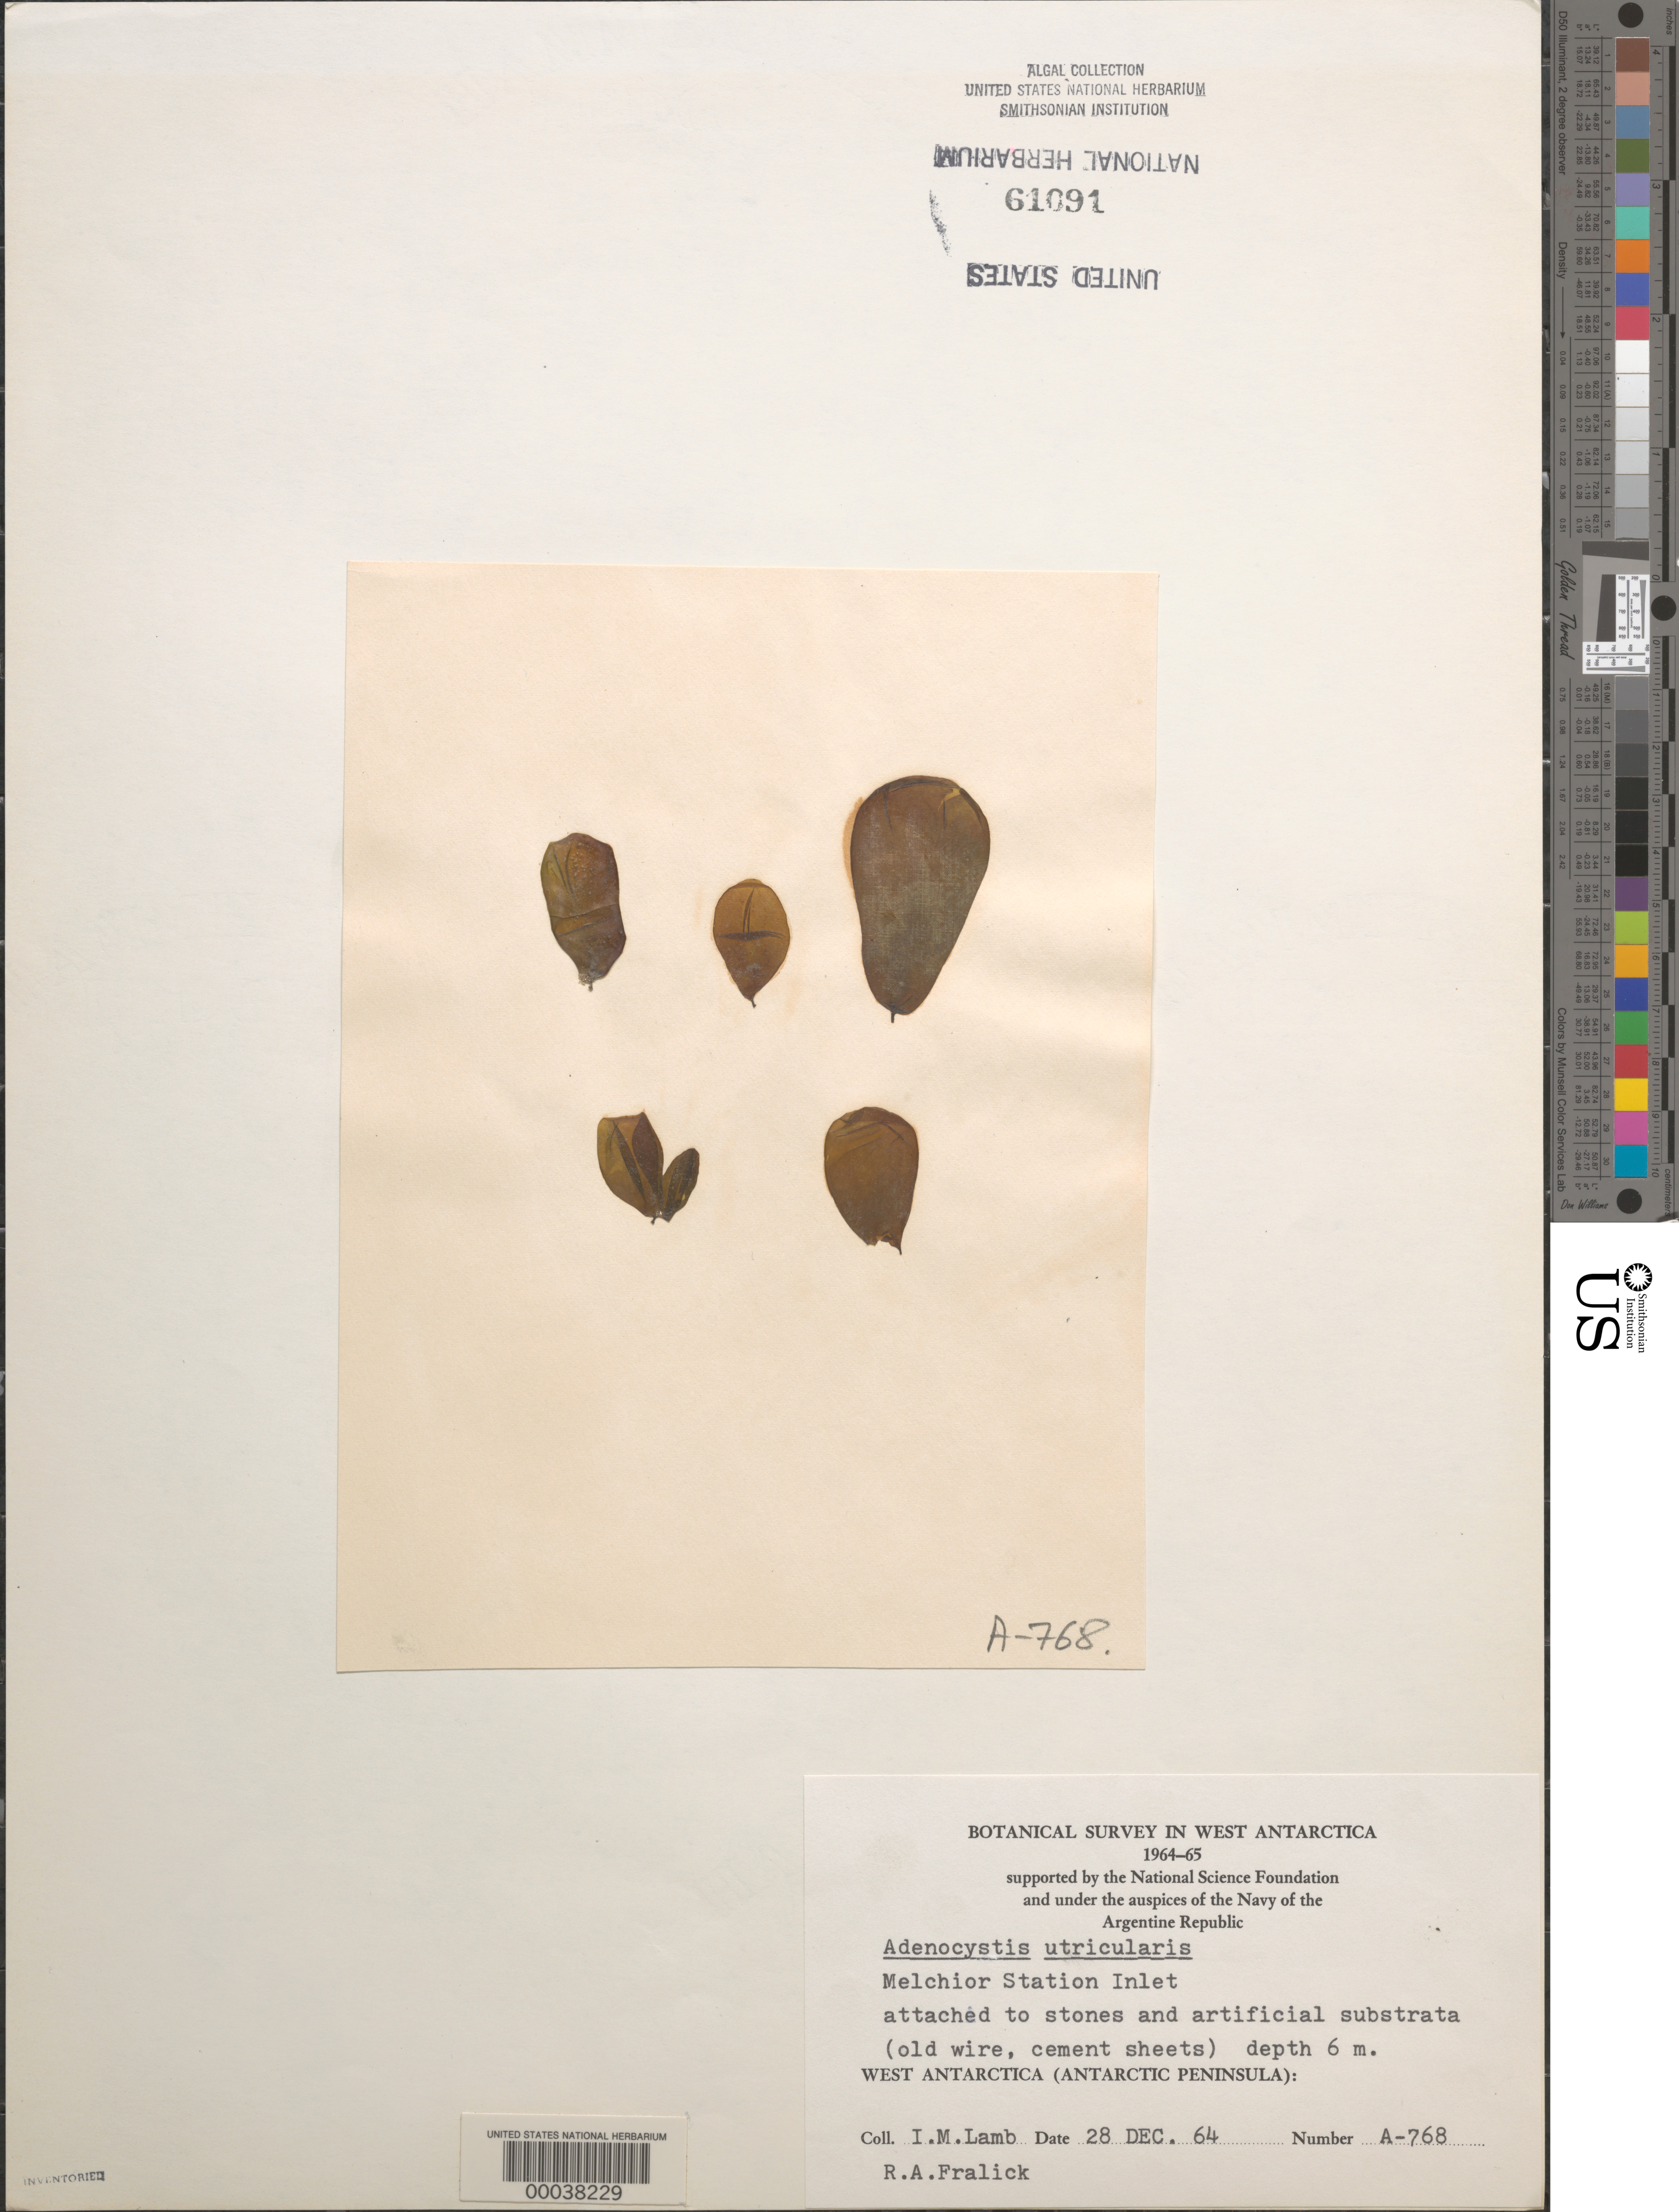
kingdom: Chromista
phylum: Ochrophyta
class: Phaeophyceae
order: Ectocarpales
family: Adenocystaceae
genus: Adenocystis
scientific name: Adenocystis utricularis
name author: (Bory) Skottsberg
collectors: I. M. Lamb & R. Fralick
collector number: A-768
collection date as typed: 28 Dec 1964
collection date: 1964-12-28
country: Antarctica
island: Gamma Island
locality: Melchior Station Inlet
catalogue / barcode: US 61091